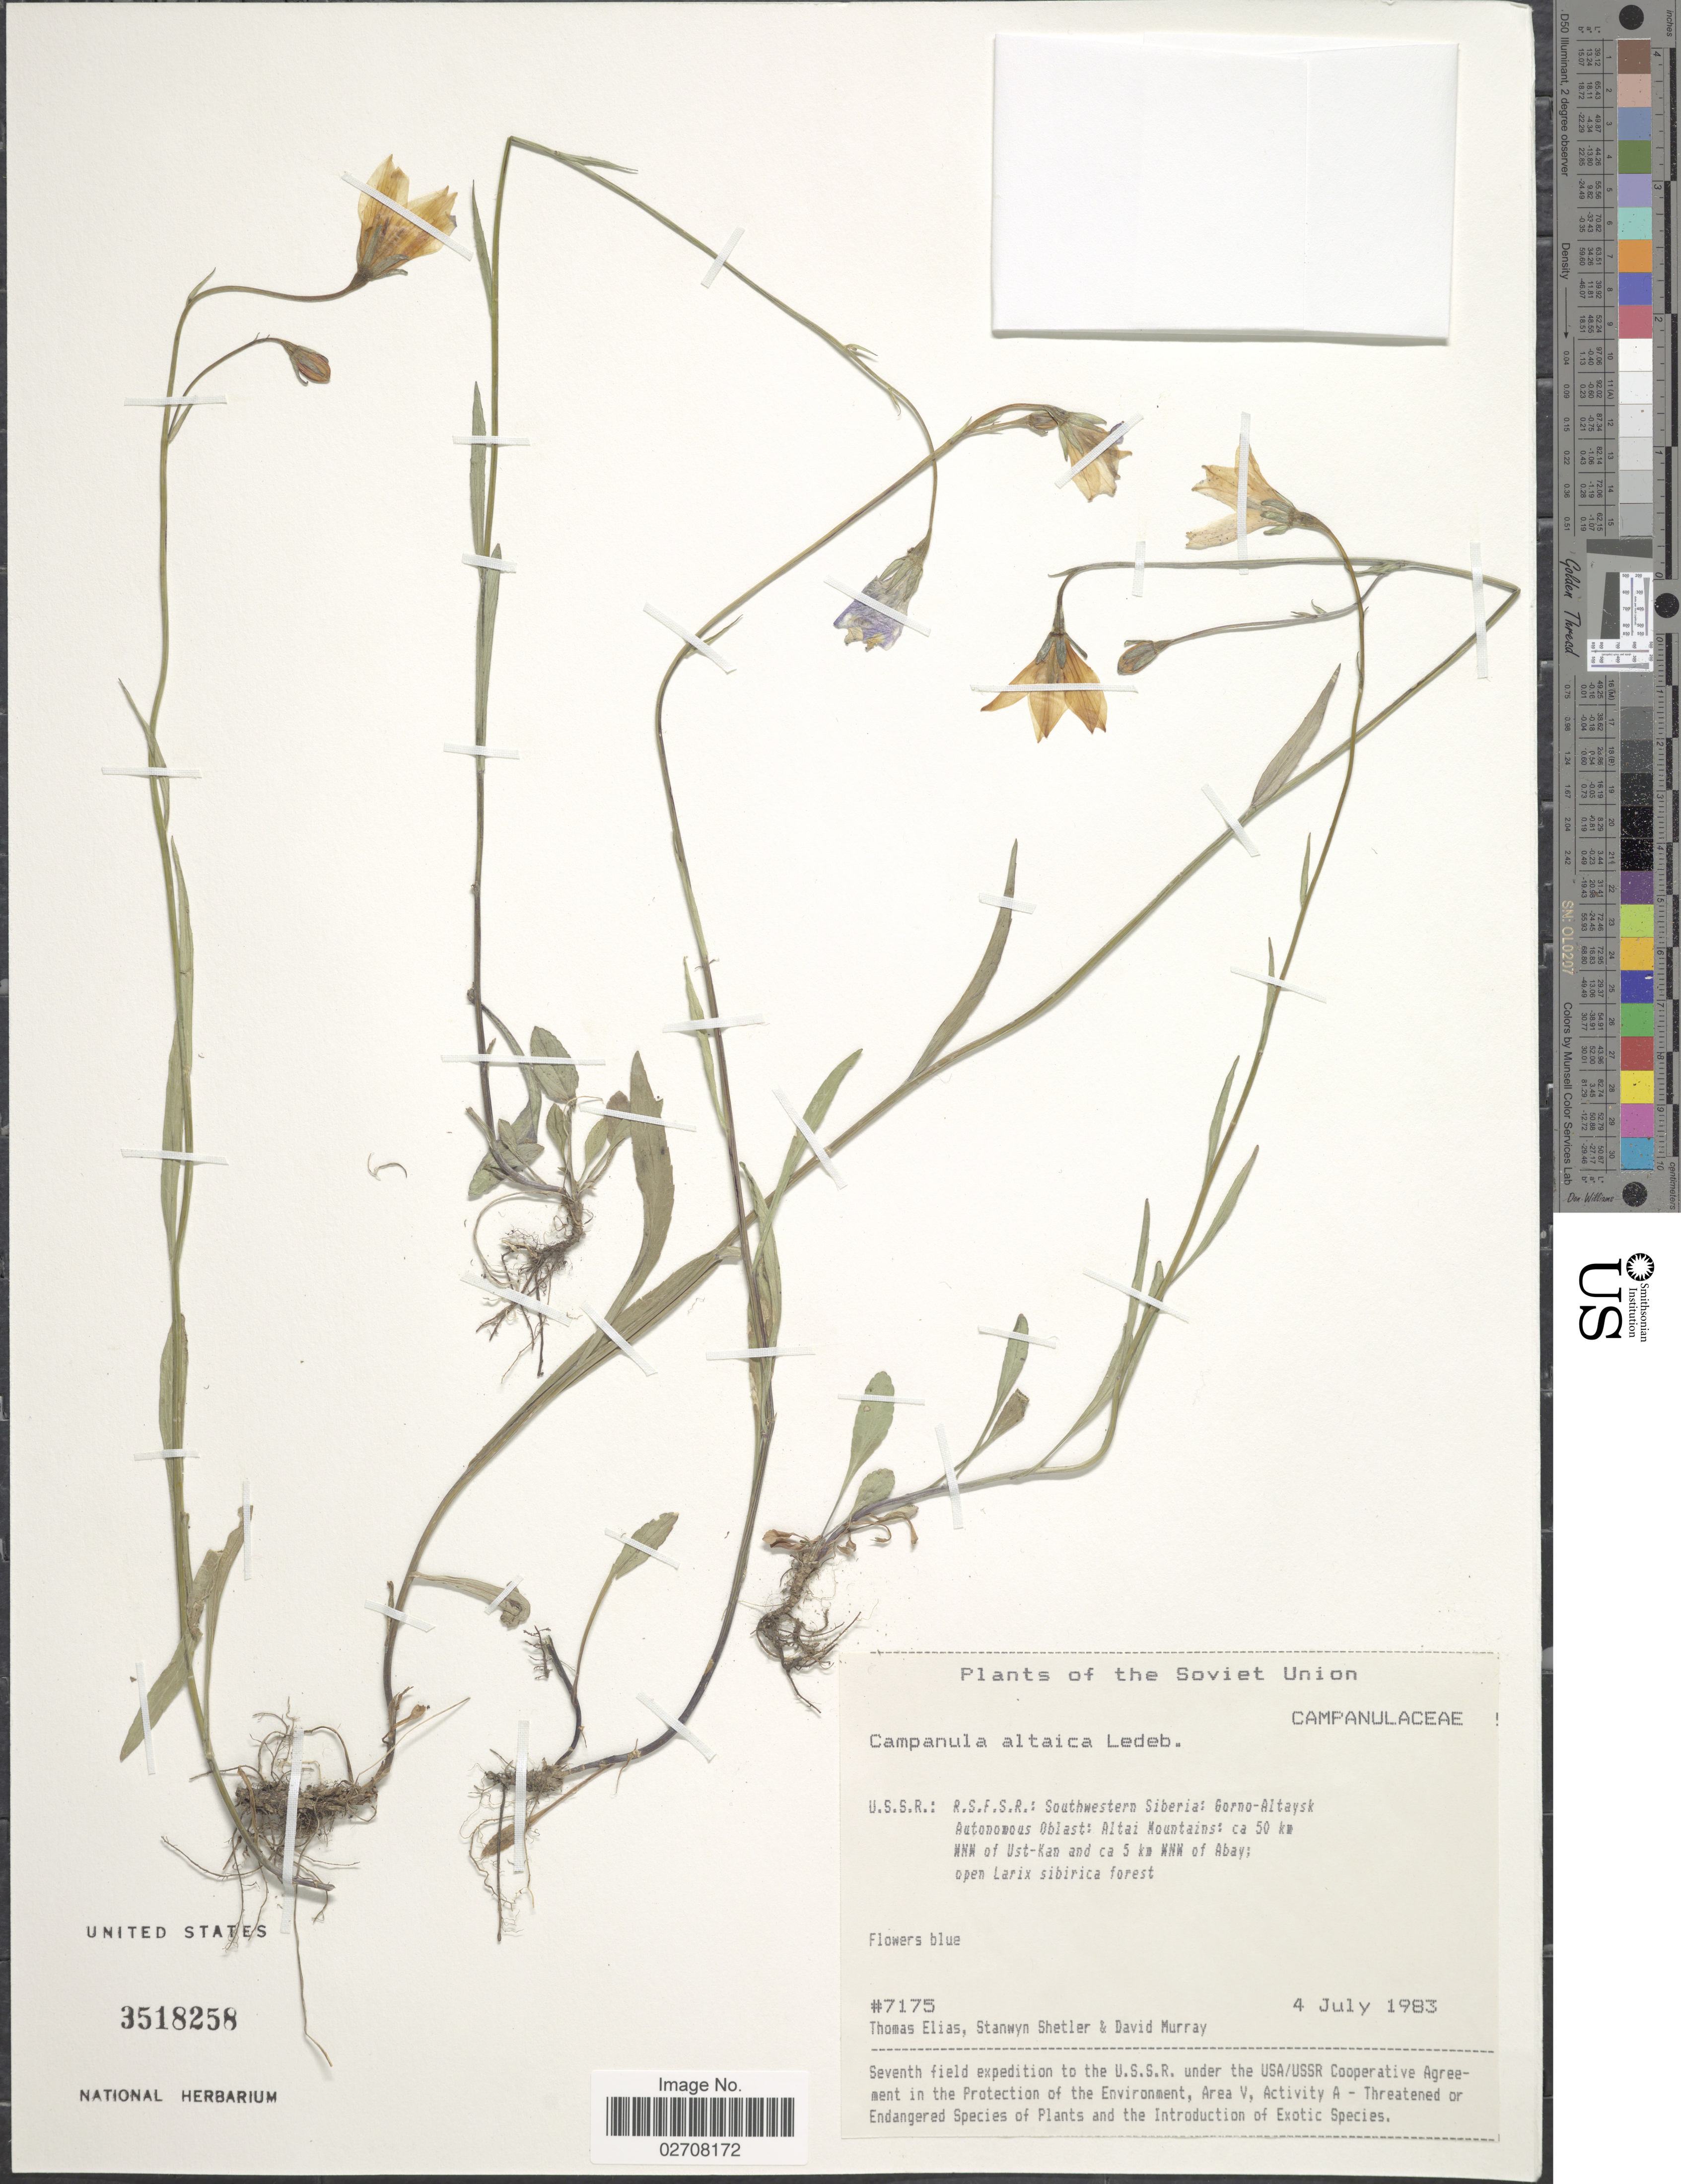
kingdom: Plantae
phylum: Tracheophyta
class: Magnoliopsida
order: Asterales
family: Campanulaceae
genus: Campanula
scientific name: Campanula altaica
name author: Ledeb.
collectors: T. S. Elias, S. Shetler & D. F. Murray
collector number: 7175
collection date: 1983-07-04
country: Russian Federation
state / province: Altai Republic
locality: Soviet Union. U.S.S.R.: R.S.F.S.R.: Southwestern Siberia: Gorno-Altaysk. Autonomous Oblast: Altai Mountains: ca 50 km WNW of Ust-Kan and ca 5 km WNW of Abay.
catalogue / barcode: US 3518258